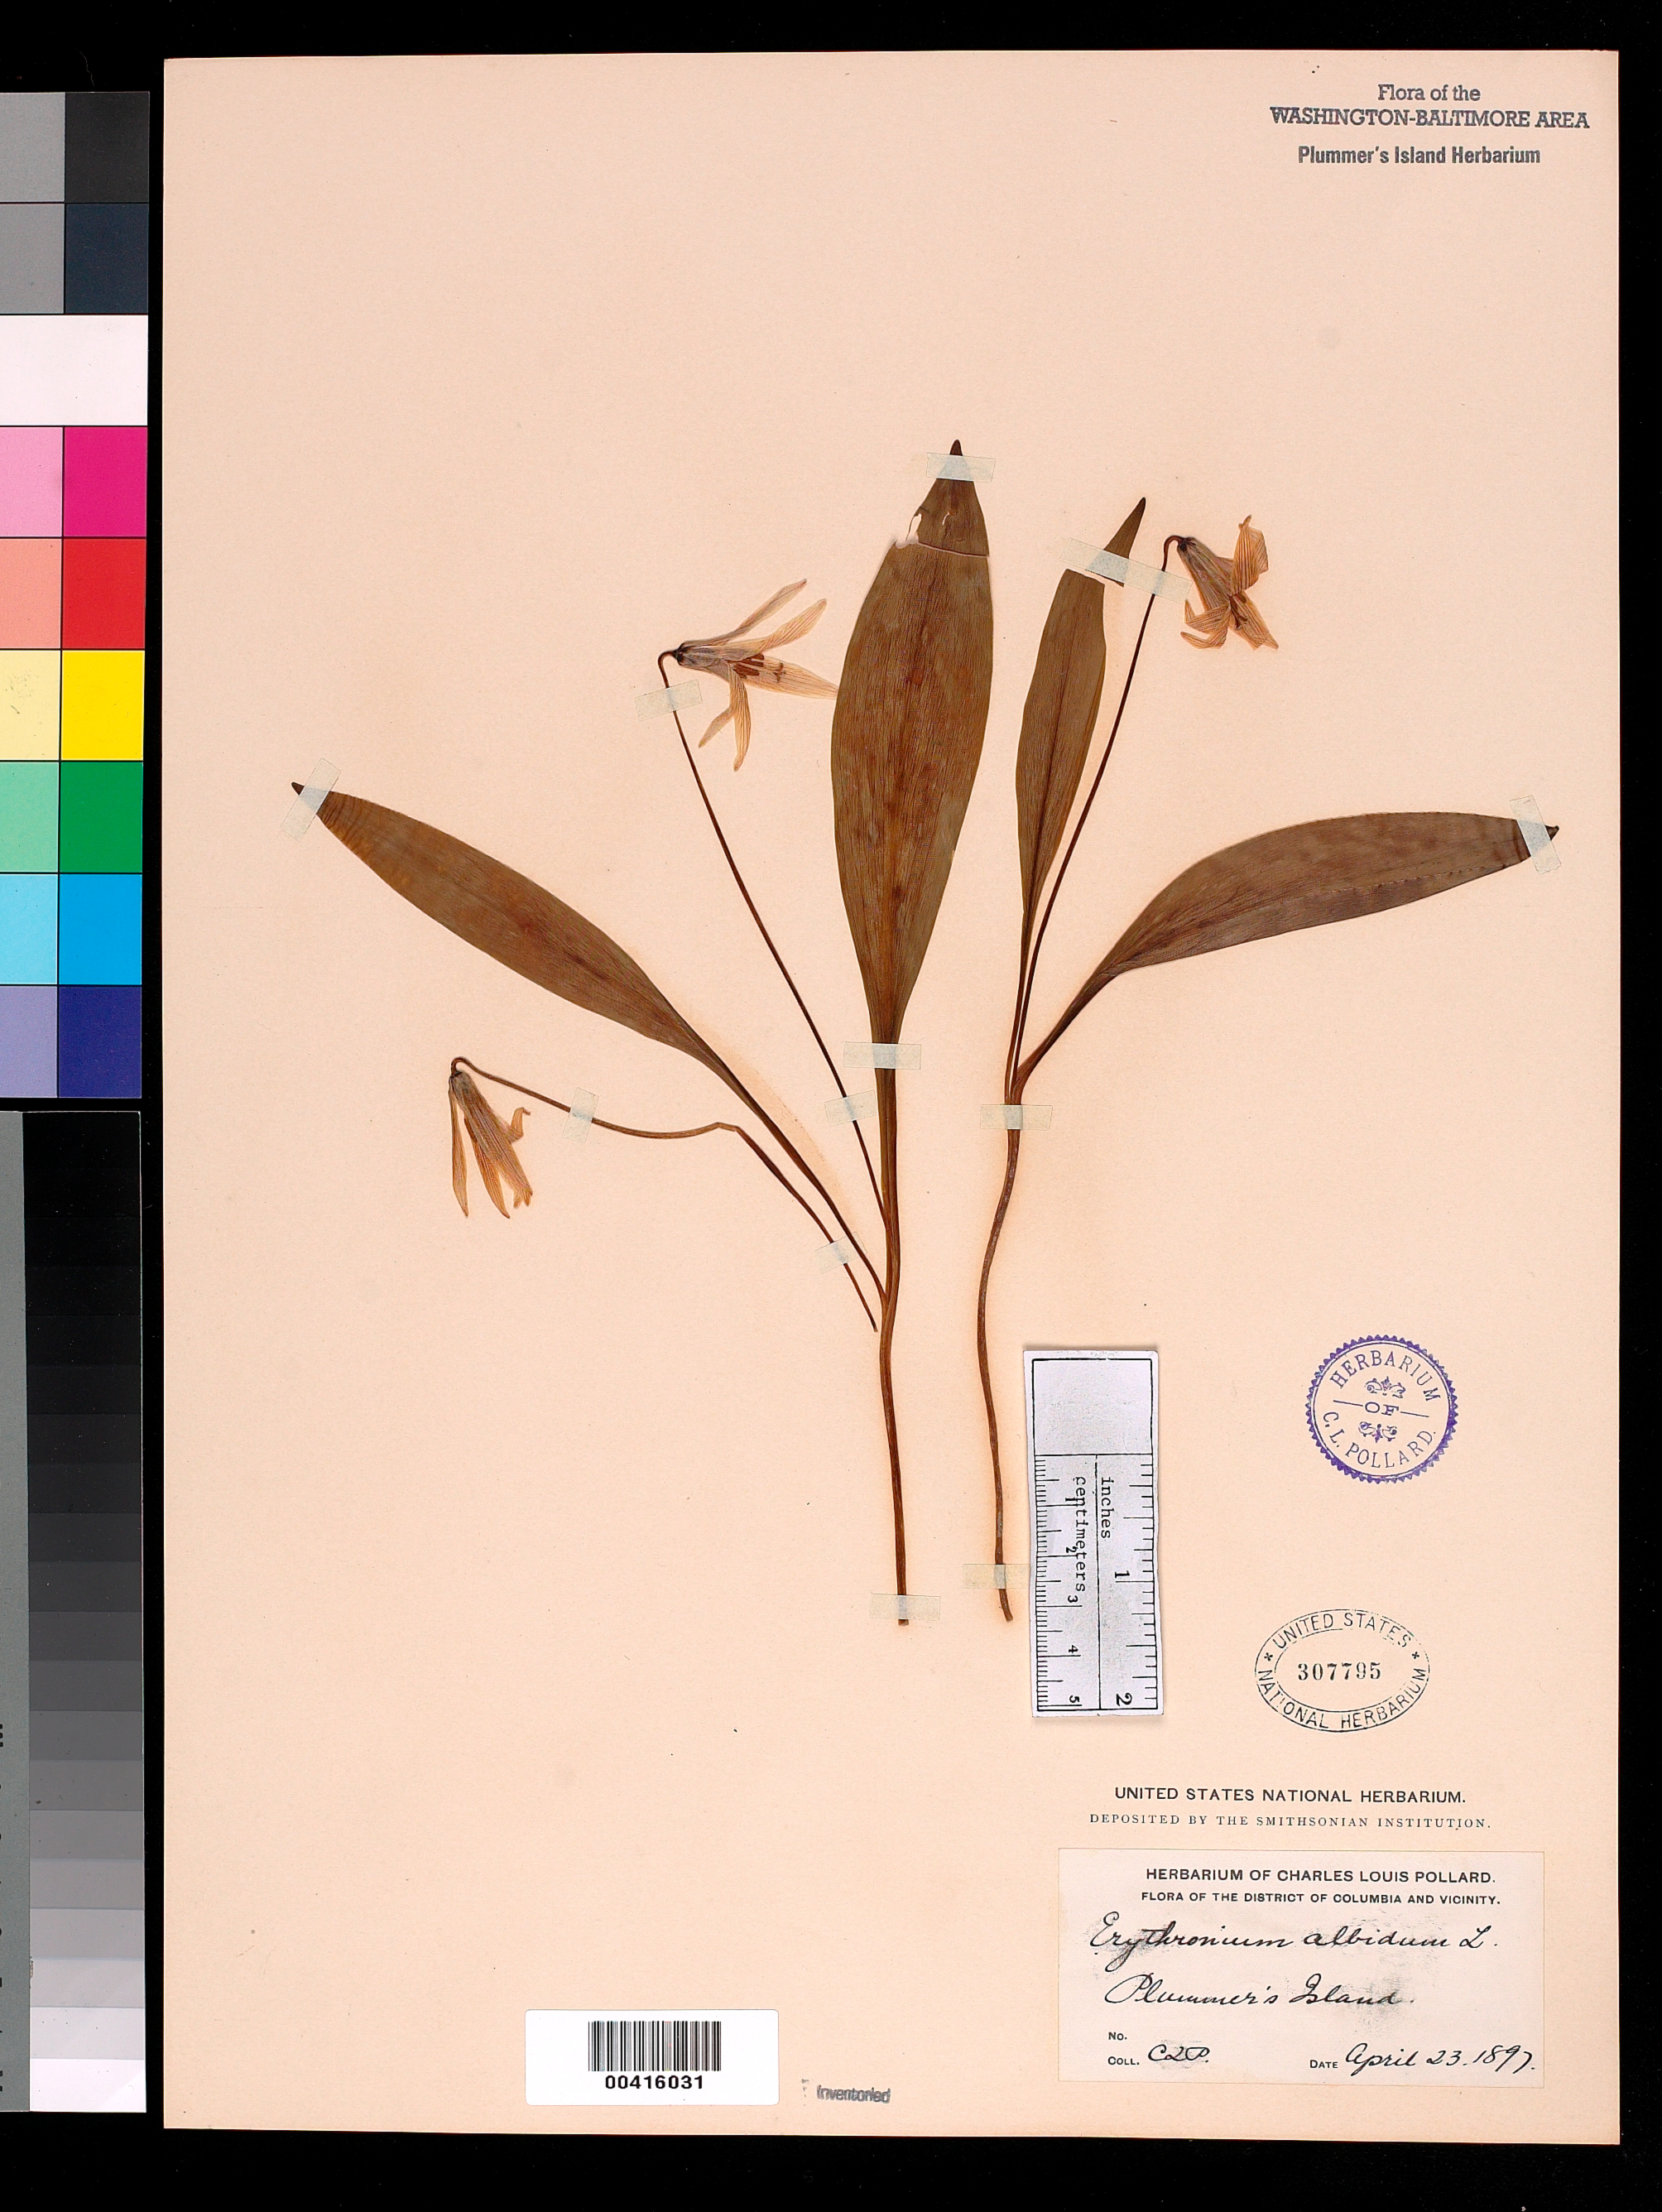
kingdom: Plantae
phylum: Tracheophyta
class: Liliopsida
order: Liliales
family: Liliaceae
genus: Erythronium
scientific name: Erythronium albidum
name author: Nutt.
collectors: C. L. Pollard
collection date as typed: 23 Apr 1897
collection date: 1897-04-23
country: United States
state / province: Maryland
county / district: Montgomery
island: Plummers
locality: Plummer's Island C. & O. Canal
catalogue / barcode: US 307795